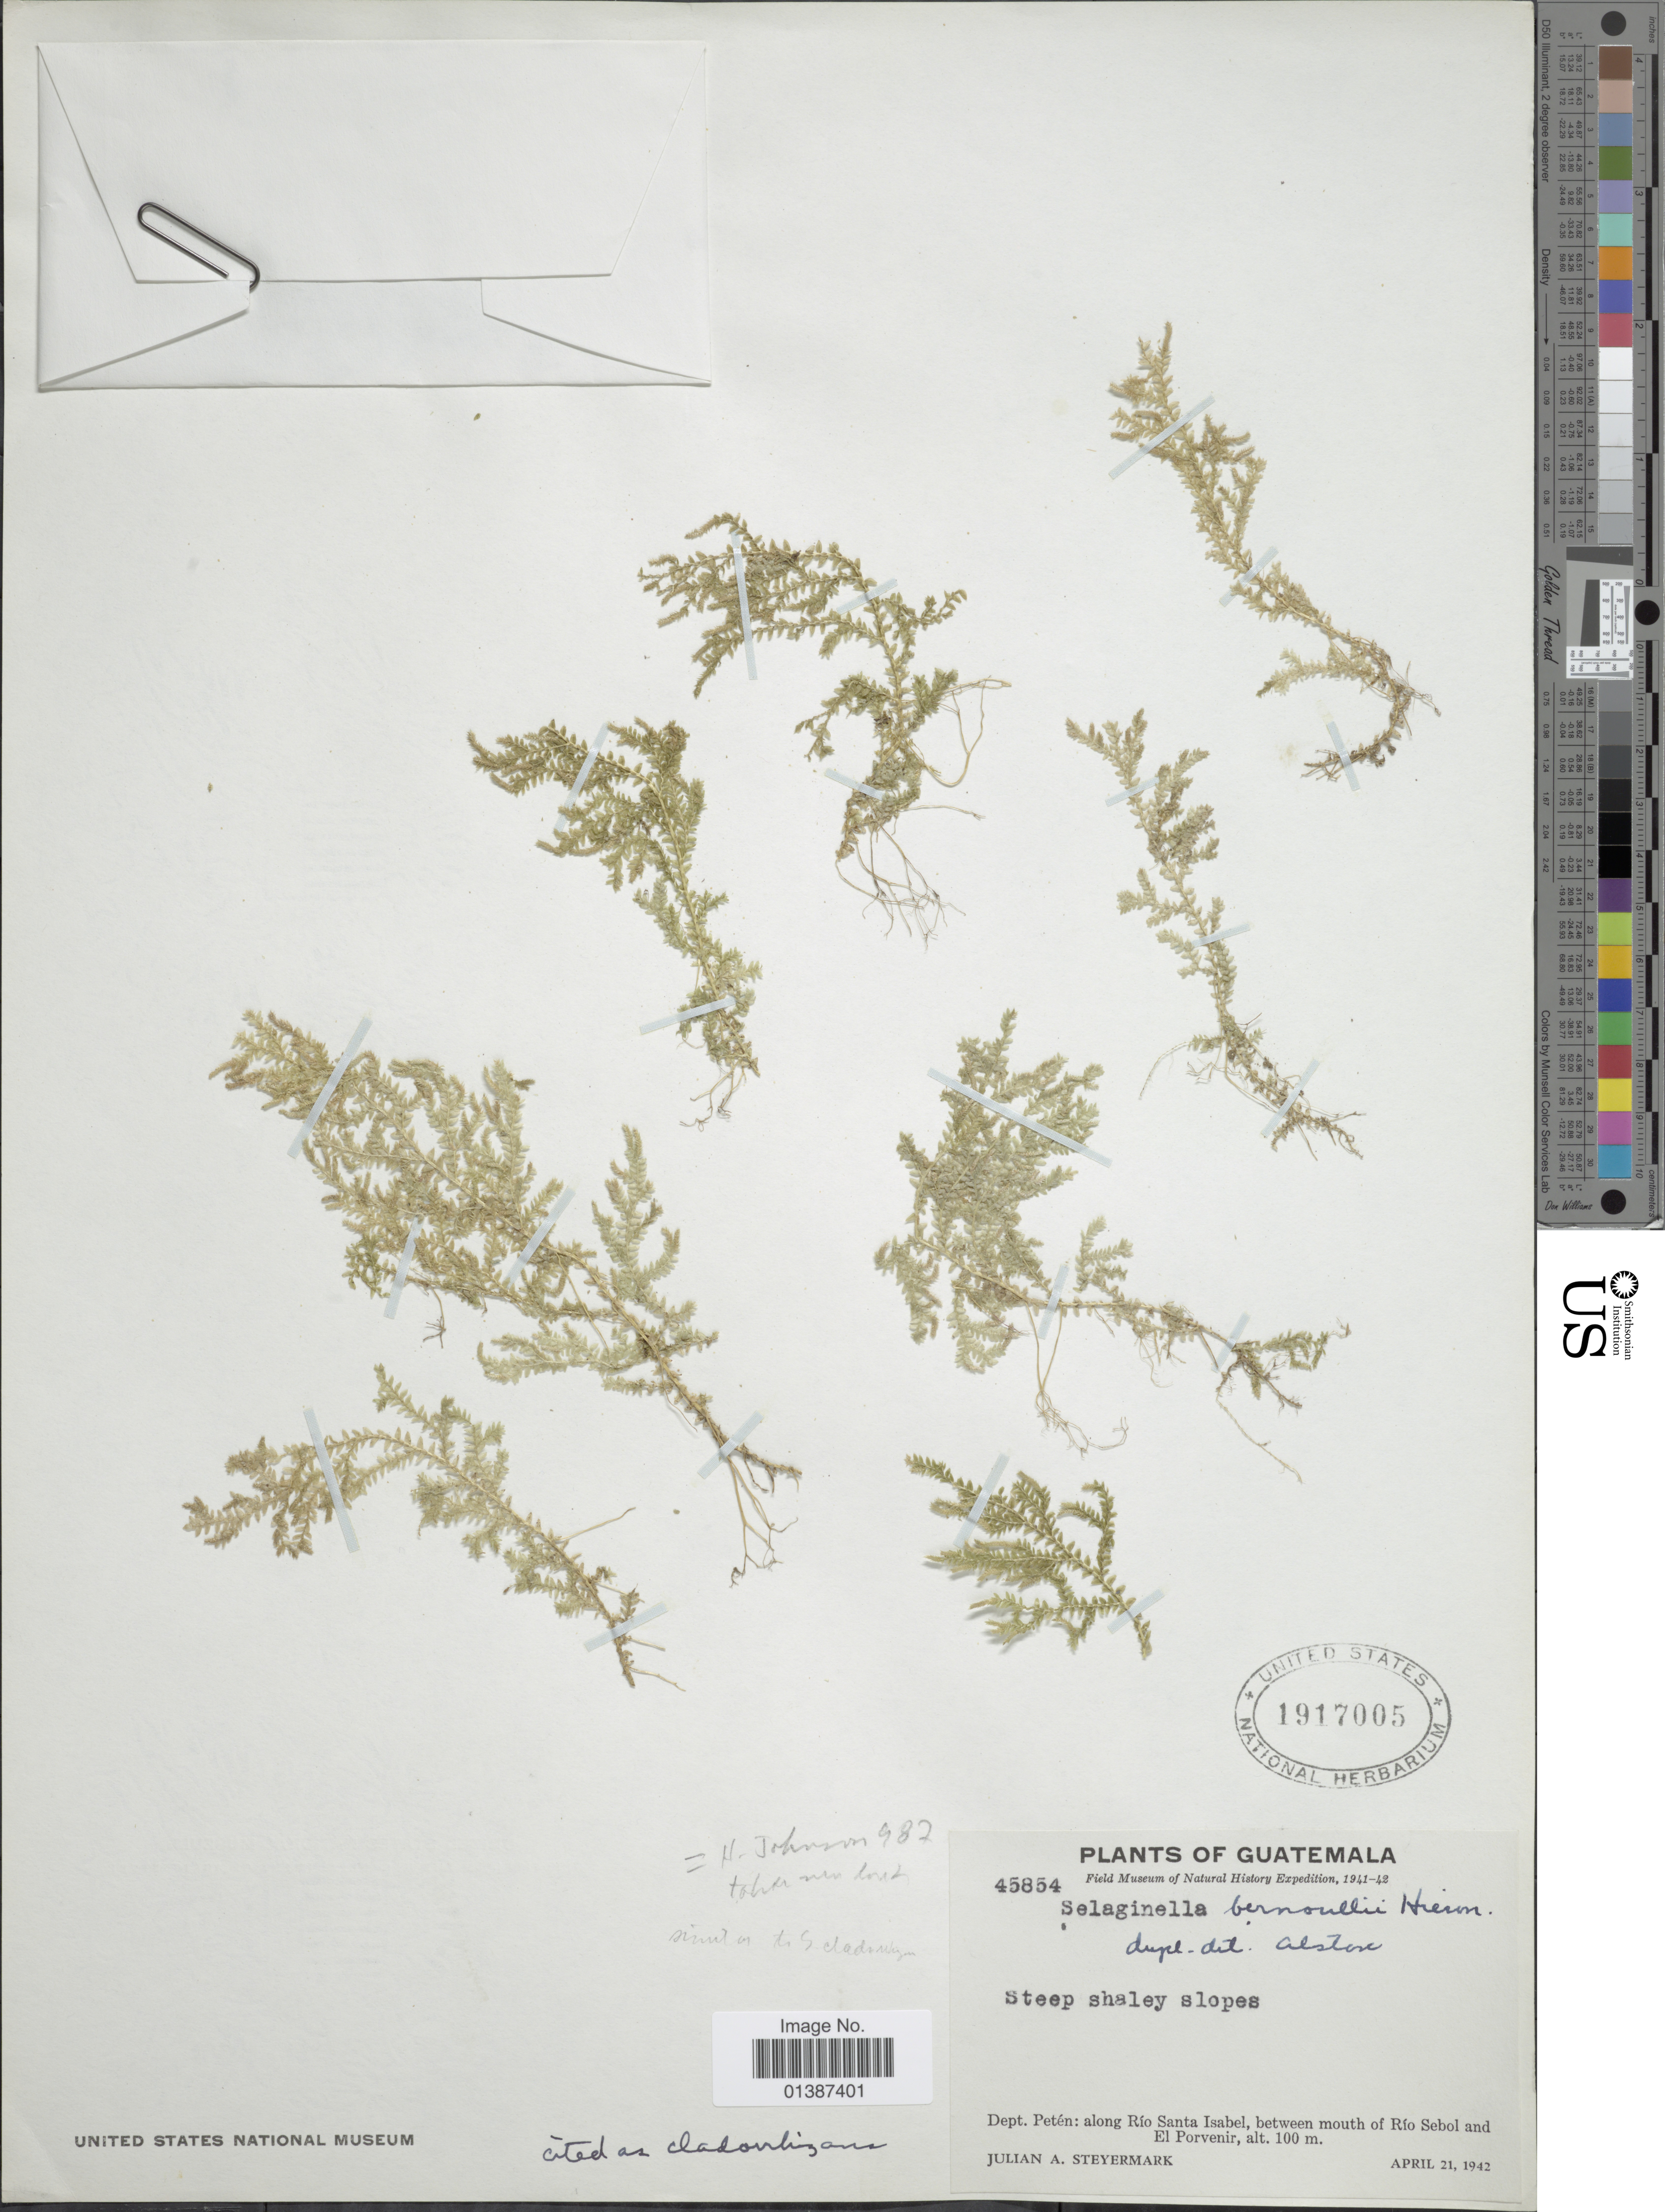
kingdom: Plantae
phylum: Tracheophyta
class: Lycopodiopsida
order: Selaginellales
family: Selaginellaceae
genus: Selaginella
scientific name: Selaginella cladorrhizans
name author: A. Br.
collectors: J. Steyermark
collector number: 45854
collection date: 1942-04-21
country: Guatemala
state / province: El Petén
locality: Dept. Petén: along Río Santa Iabel, between mouth of Río Sebol and El Porvenir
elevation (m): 100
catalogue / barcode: US 1917005